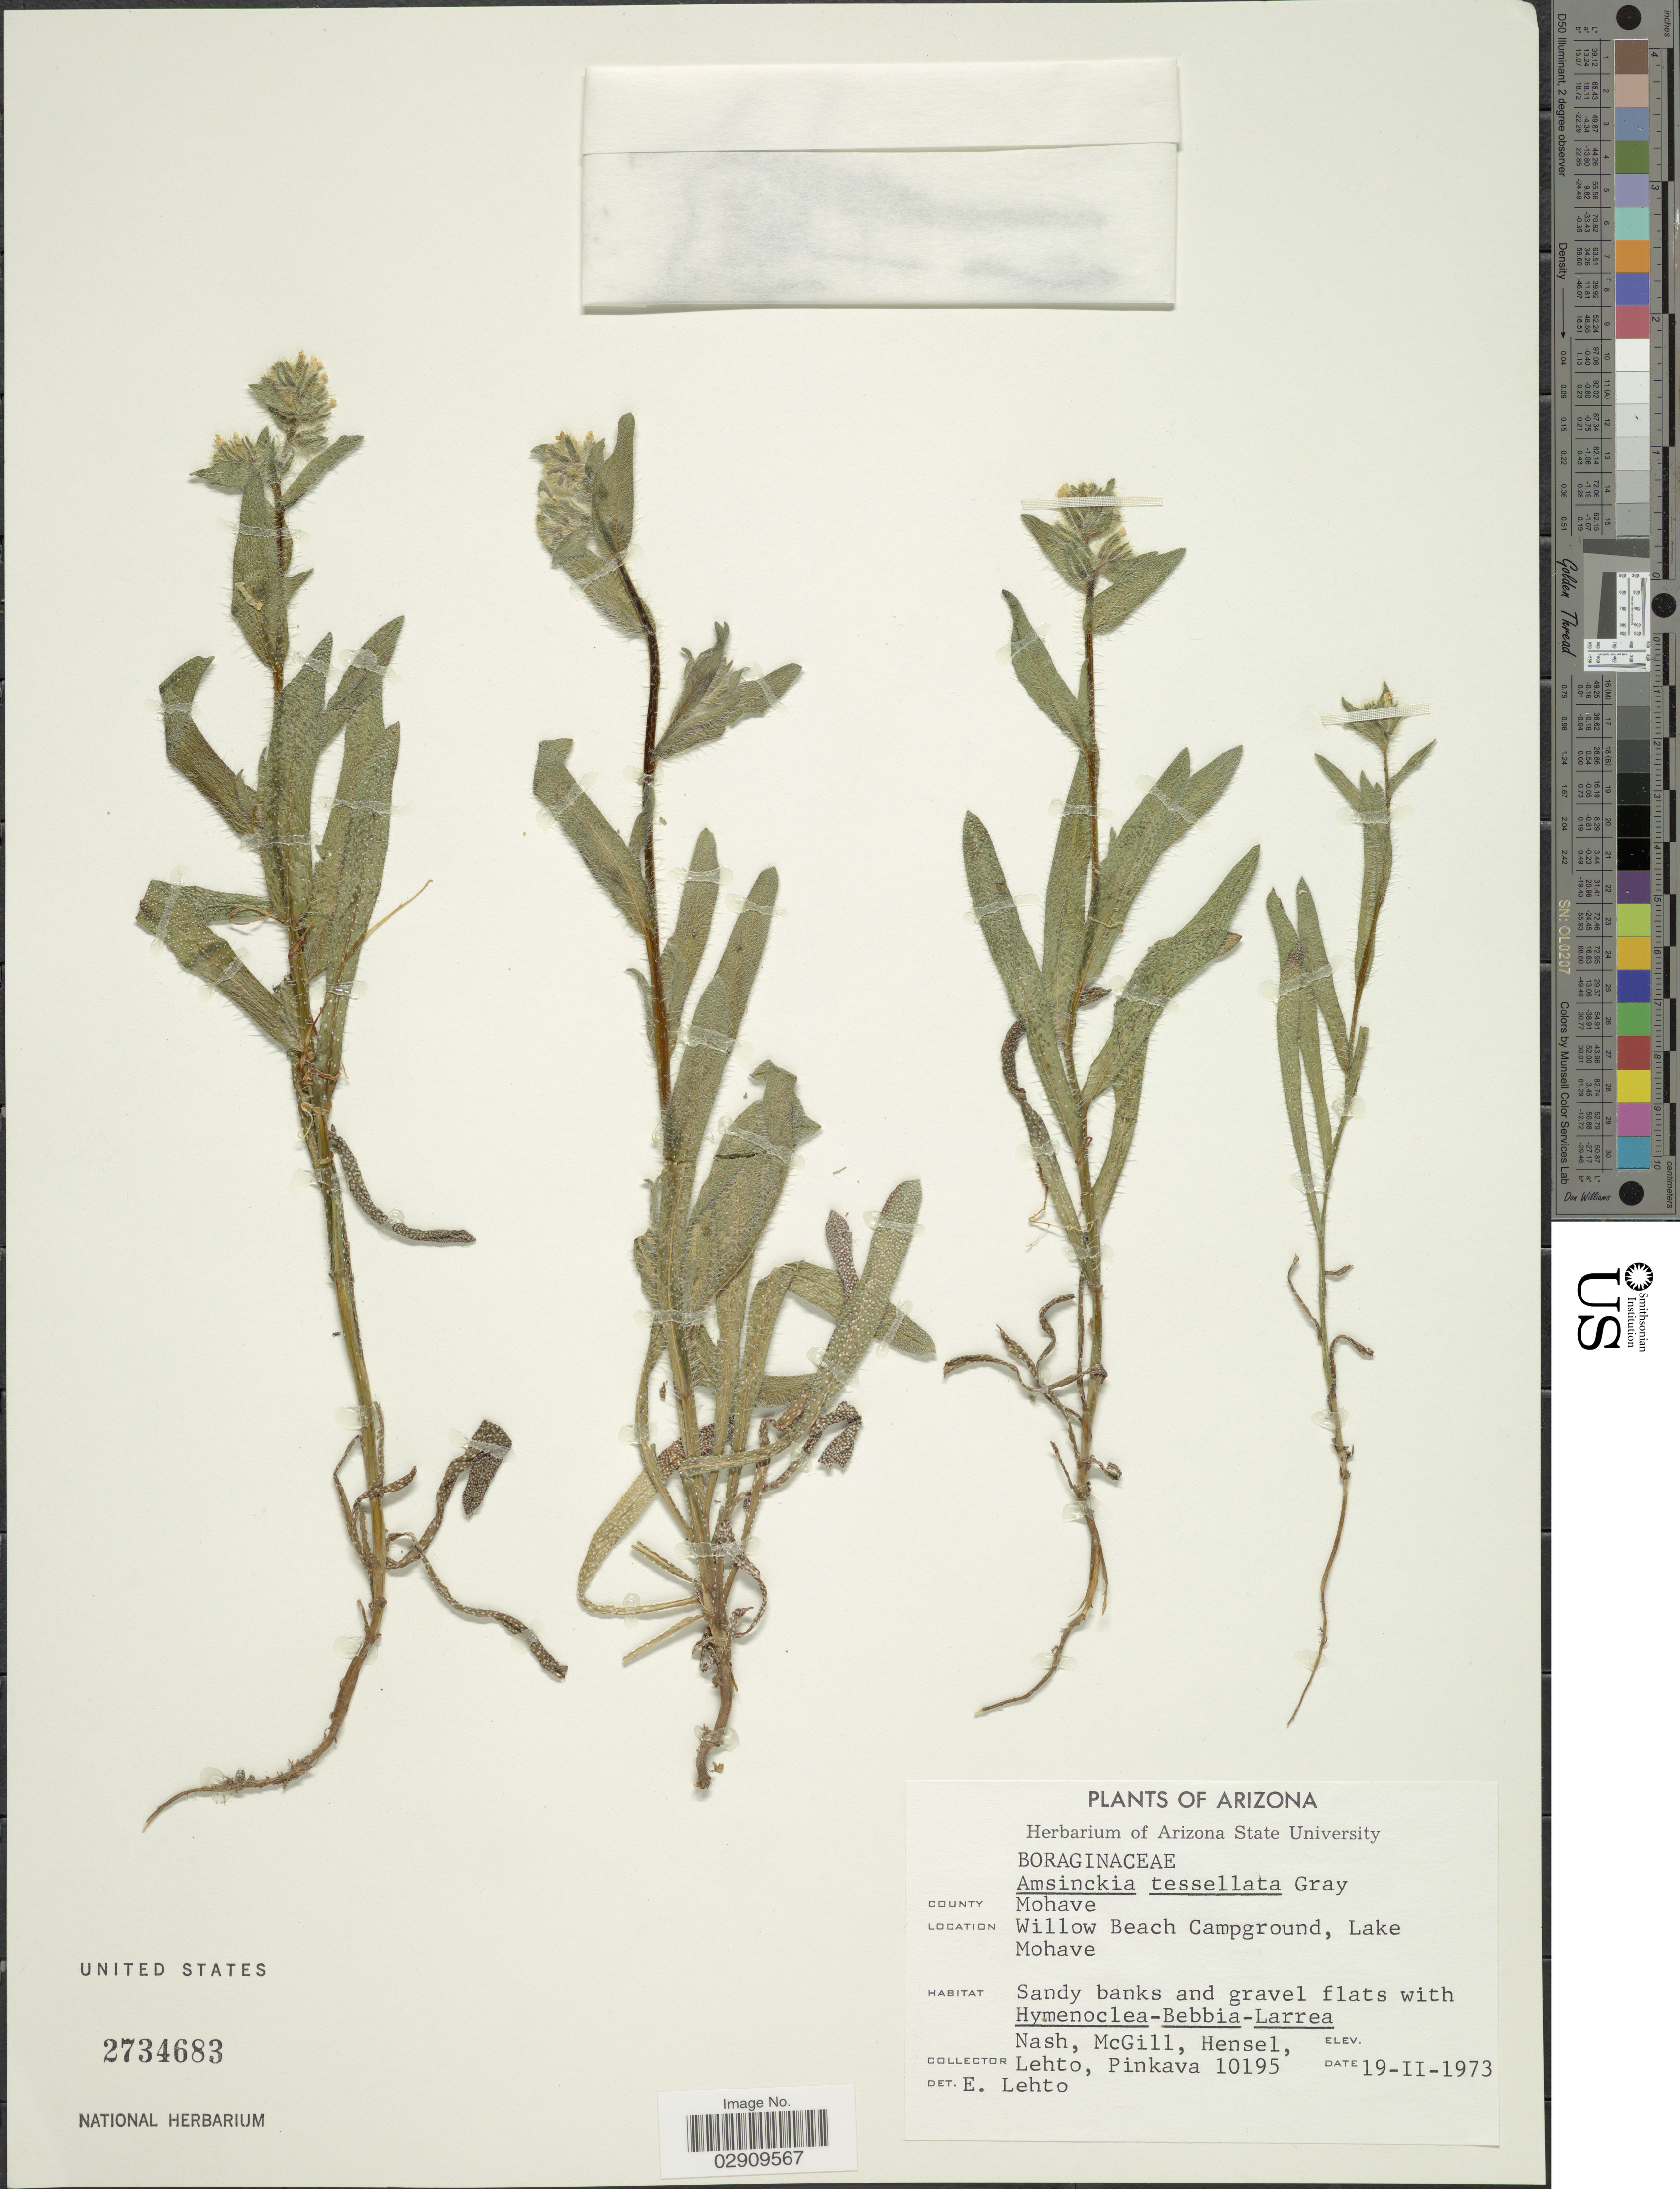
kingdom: Plantae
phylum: Tracheophyta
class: Magnoliopsida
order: Boraginales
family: Boraginaceae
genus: Amsinckia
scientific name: Amsinckia tessellata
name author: A. Gray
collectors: -- Nash, -. McGill, -. Hensel, -. Lehto & -. Pinkava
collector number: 10195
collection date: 1973-02-19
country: United States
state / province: Arizona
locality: County Mohave. Willow Beach Campground, Lake Mohave.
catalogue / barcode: US 2734683